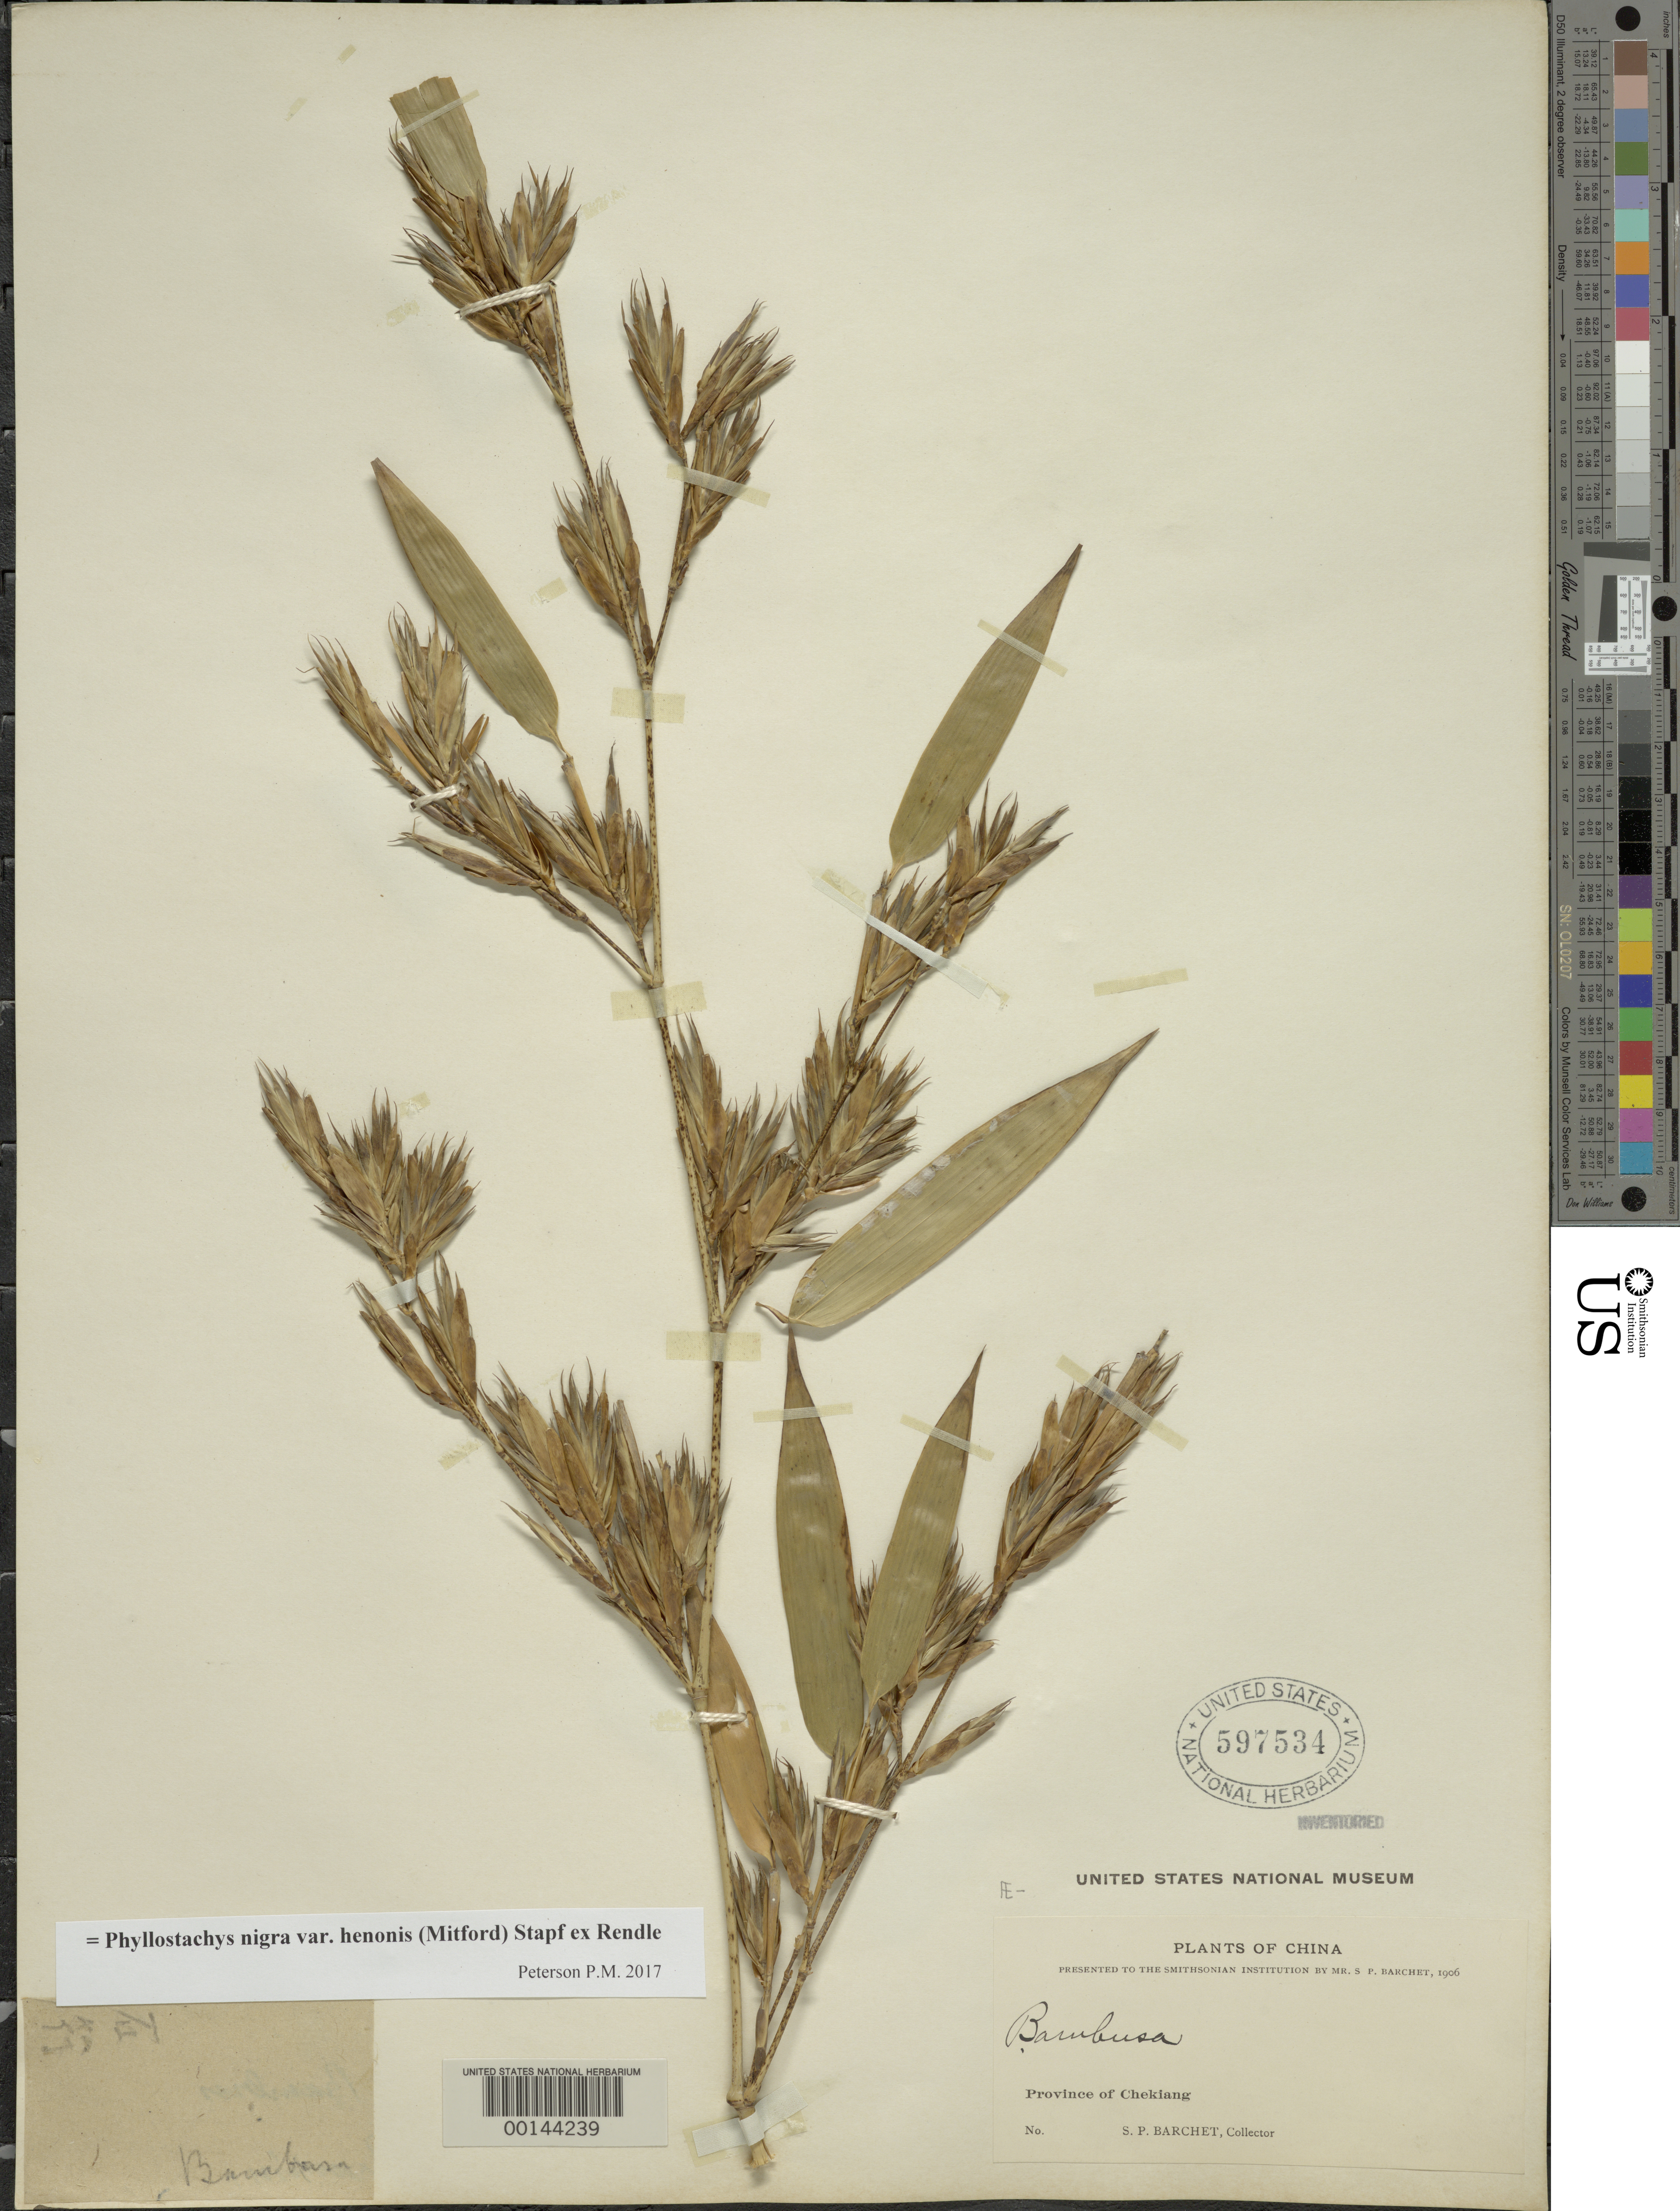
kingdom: Plantae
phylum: Tracheophyta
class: Liliopsida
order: Poales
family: Poaceae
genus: Phyllostachys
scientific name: Phyllostachys nigra var. henonis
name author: (Mitford) Stapf ex Rendle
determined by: Poaceae Reorganization Project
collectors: S. P. Barchet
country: China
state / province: Zhejiang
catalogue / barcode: US 597534